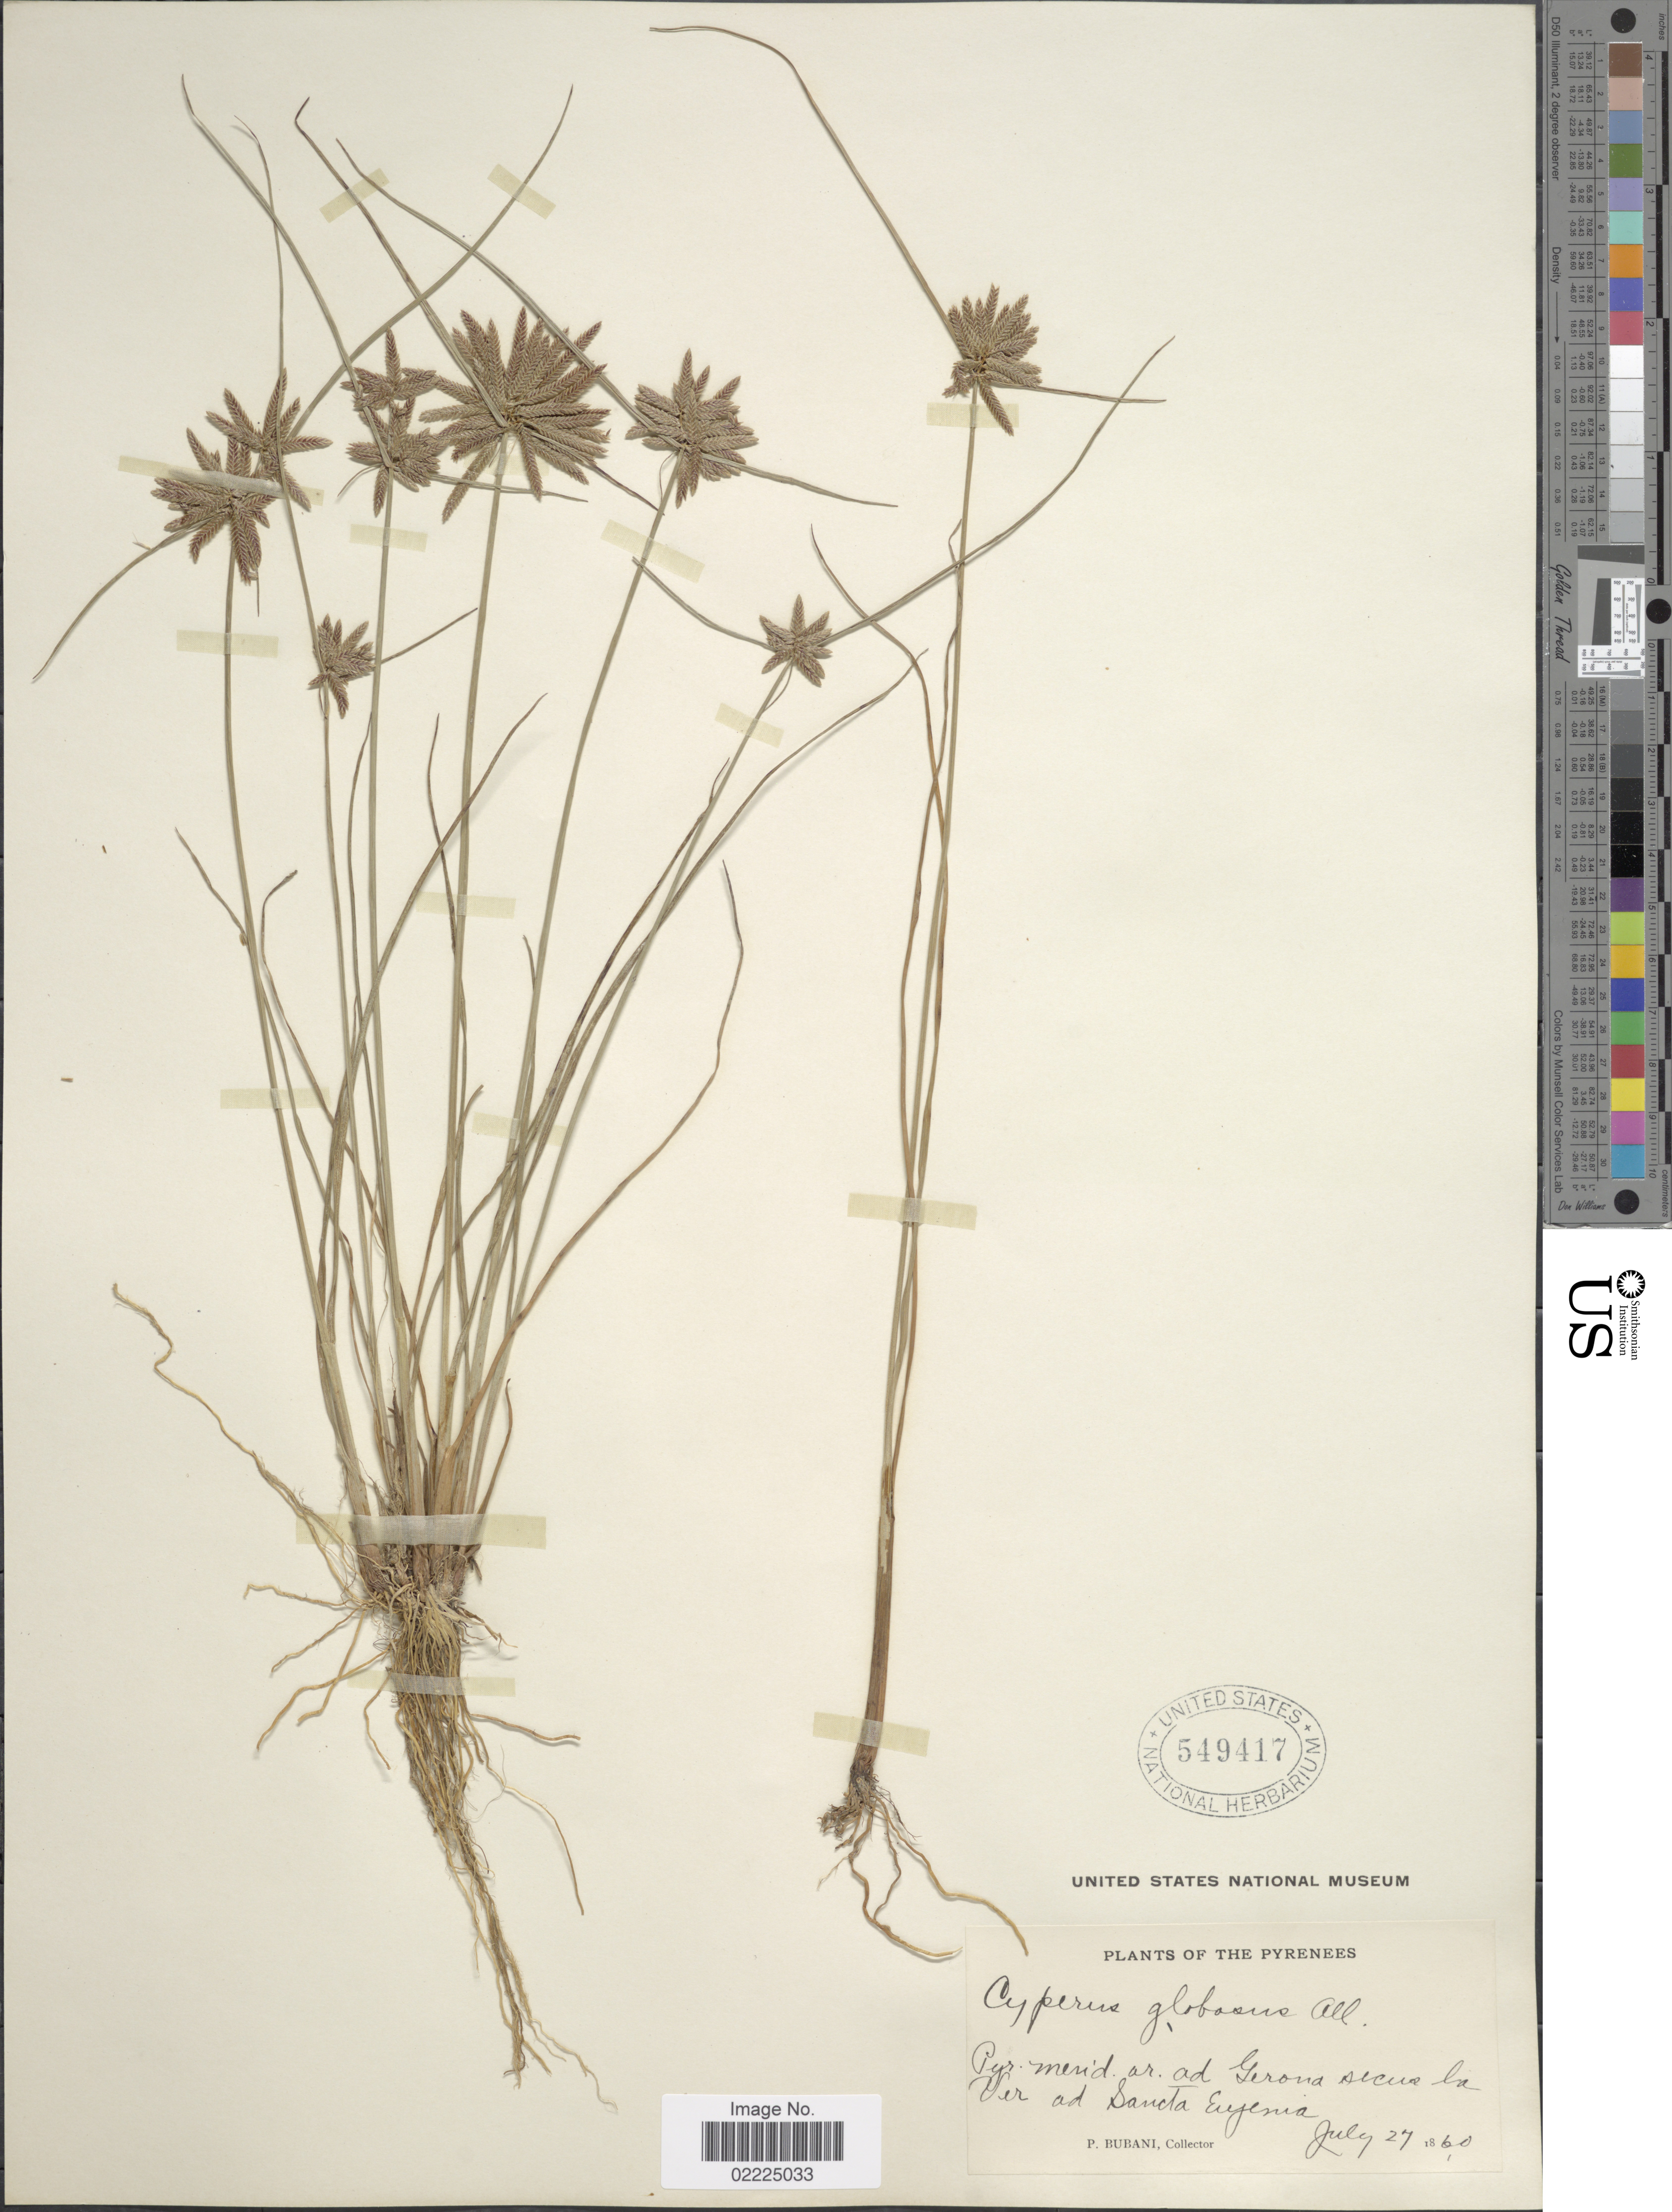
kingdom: Plantae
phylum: Tracheophyta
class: Liliopsida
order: Poales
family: Cyperaceae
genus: Cyperus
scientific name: Cyperus flavidus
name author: Retz.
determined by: Strong, Mark T., (BOT), Smithsonian Institution - National Museum of Natural History (UNITED STATES)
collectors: P. Bubani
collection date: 1860-07-27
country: Spain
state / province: Catalunya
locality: The Pyrenees. Pyr. merid. or. ad Gerona secus la Ver ad Sancta Eugènia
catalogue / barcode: US 549417